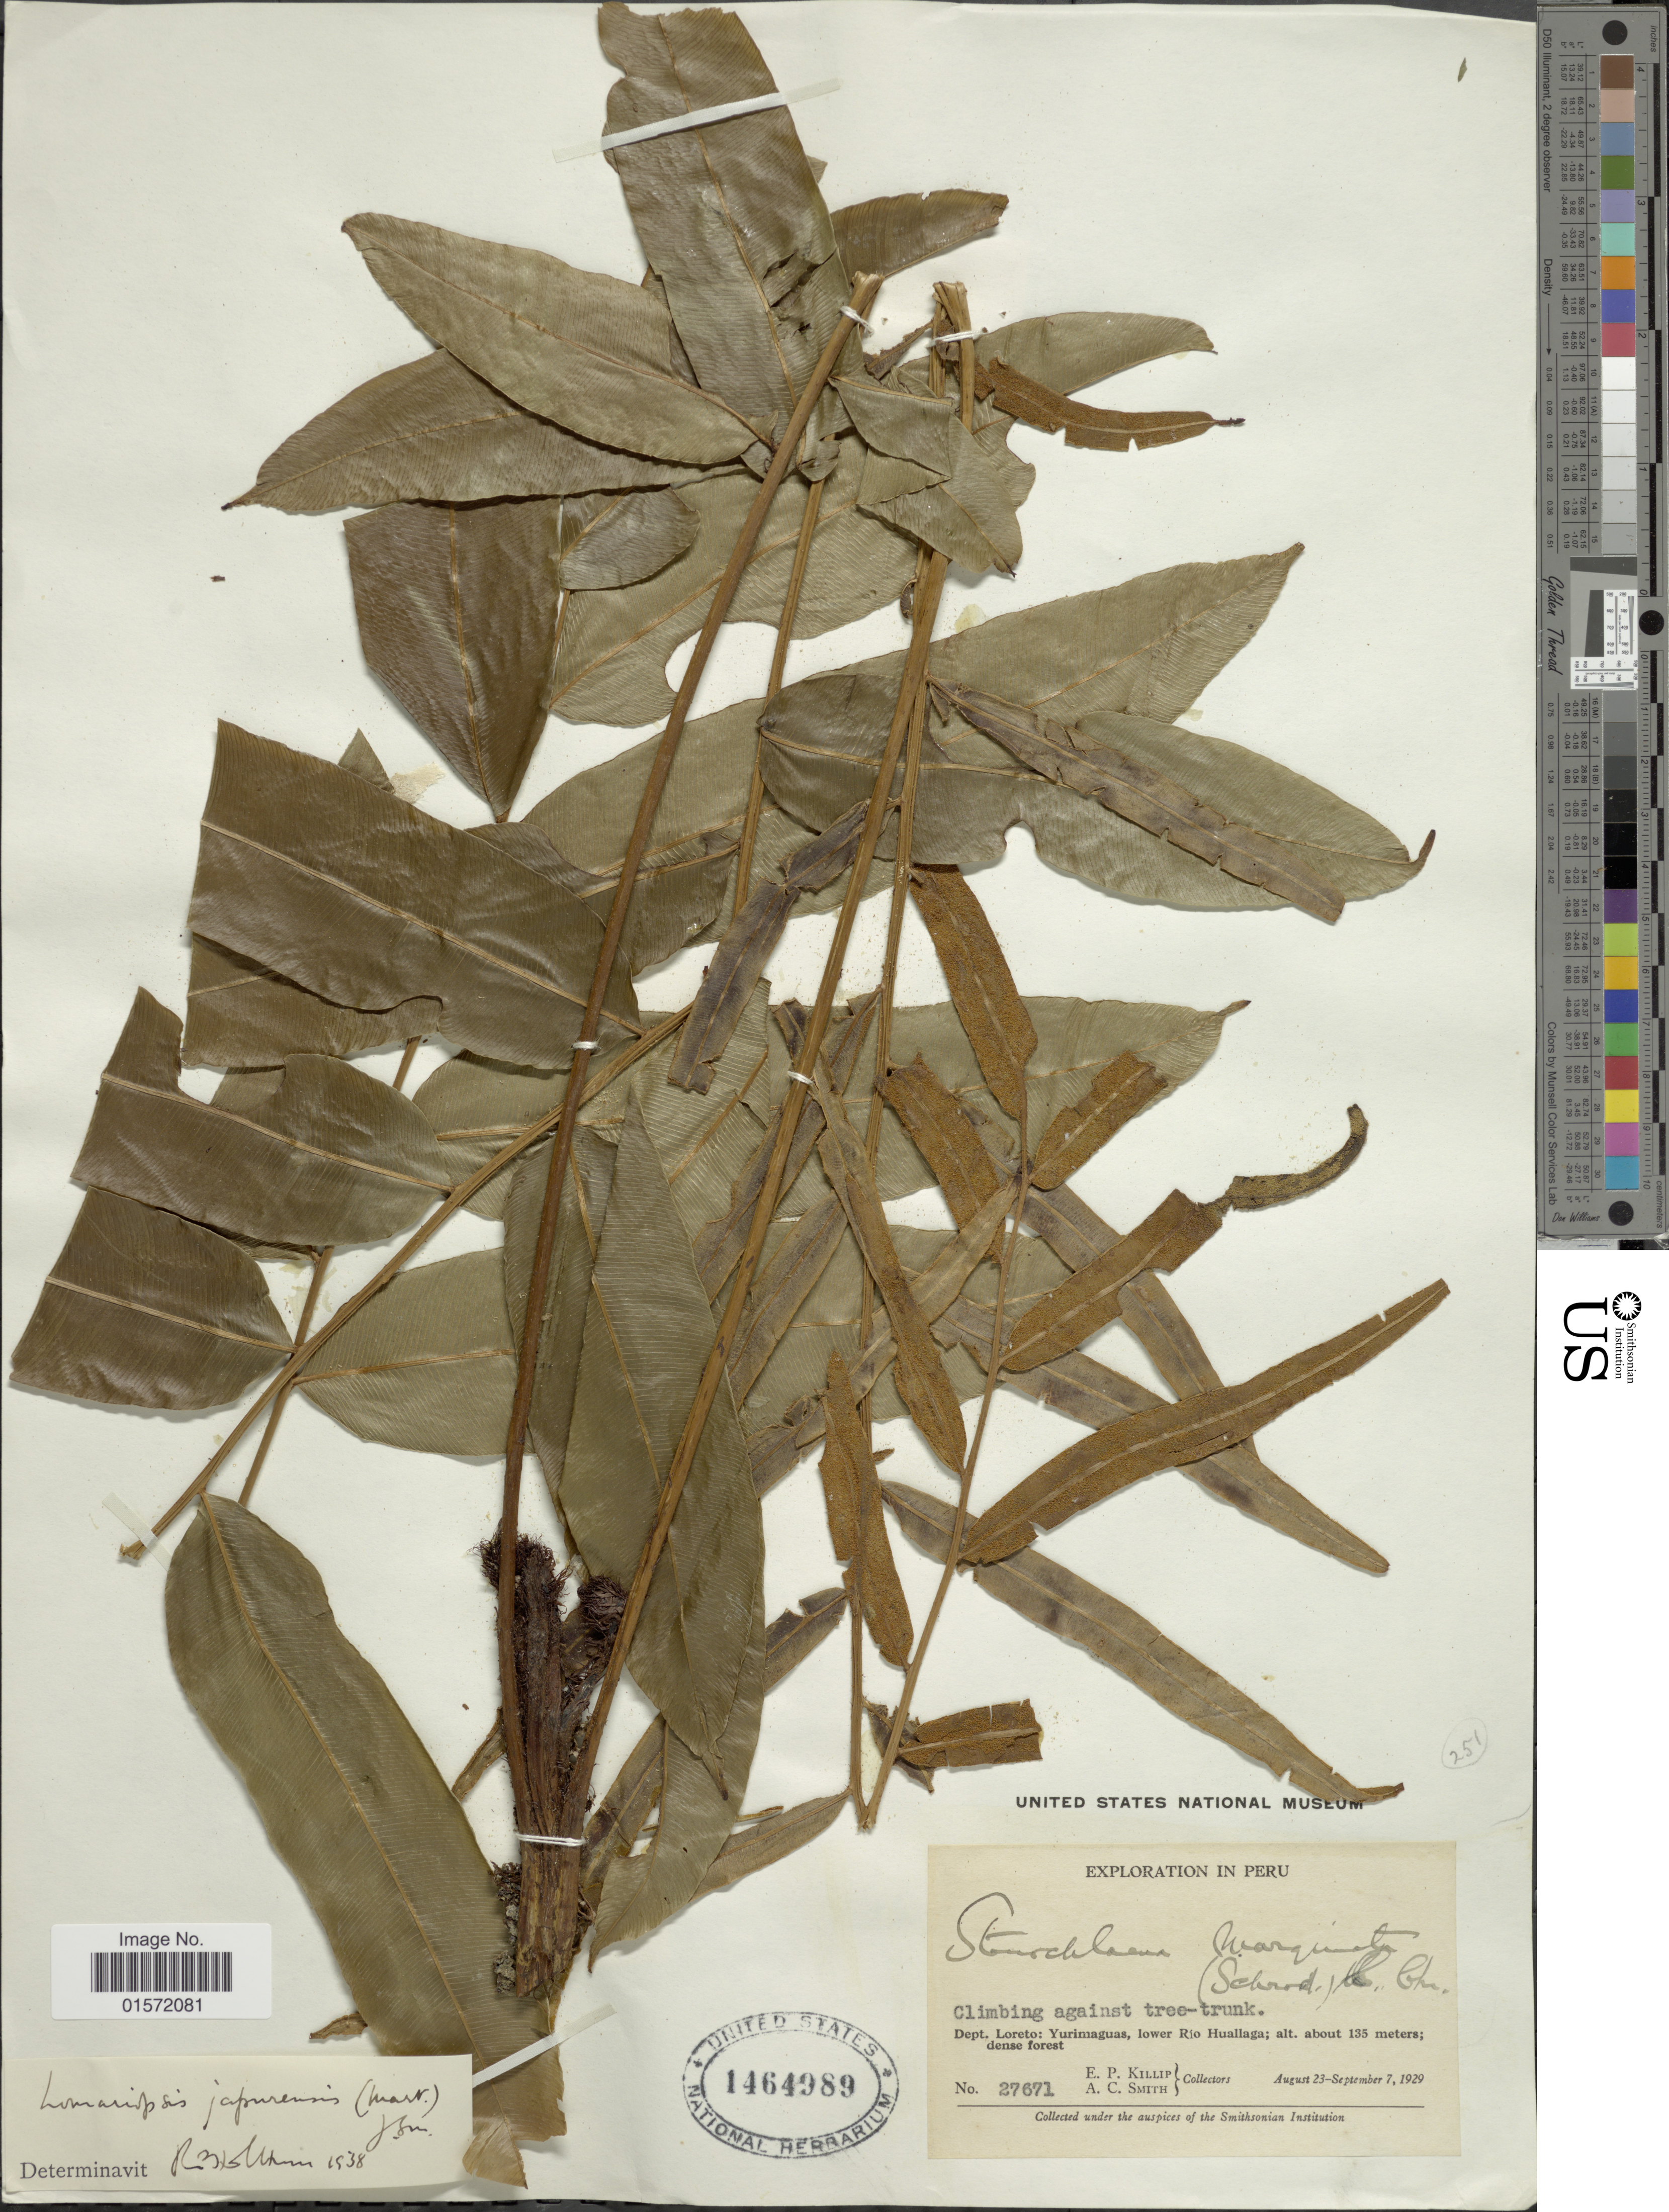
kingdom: Plantae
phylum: Tracheophyta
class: Polypodiopsida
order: Polypodiales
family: Lomariopsidaceae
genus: Lomariopsis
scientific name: Lomariopsis japurensis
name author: (Mart.) J. Sm.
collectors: E. P. Killip & A. C. Smith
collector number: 27671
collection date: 1929-08-23/1929-09-07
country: Peru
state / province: Loreto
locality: Yurimaguas, lower Río Huallaga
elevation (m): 135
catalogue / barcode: US 1464989